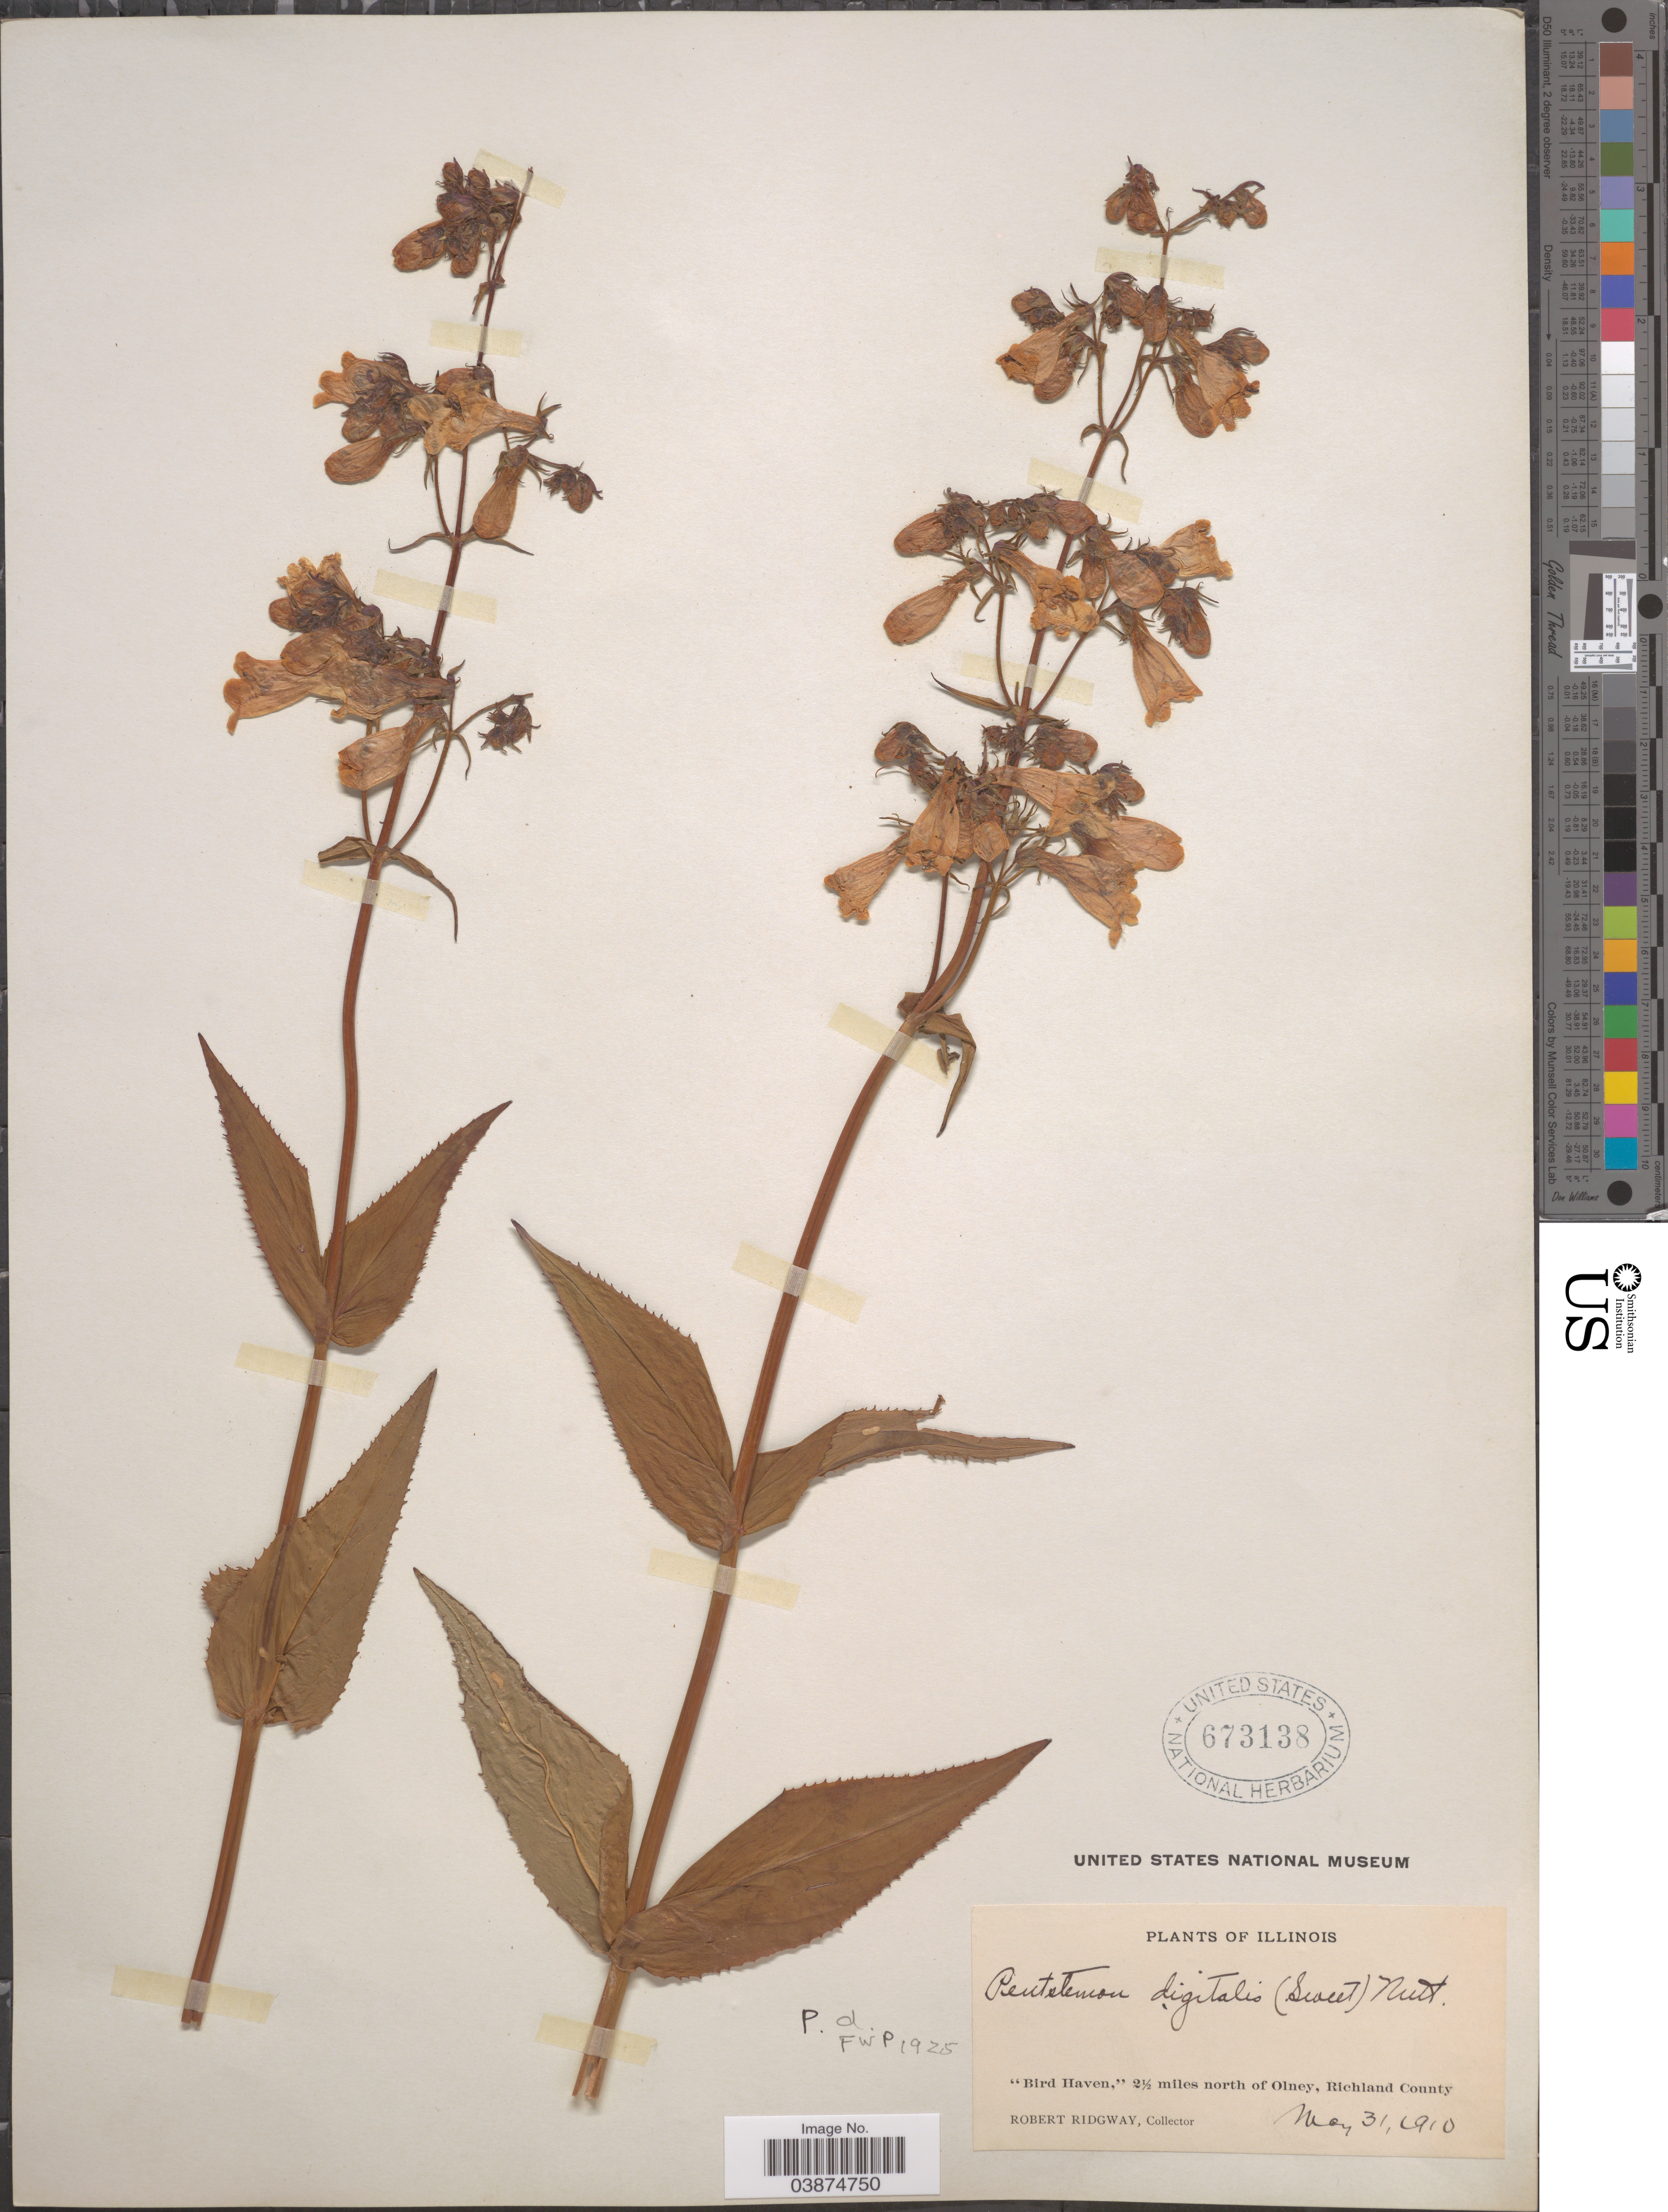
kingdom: Plantae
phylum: Tracheophyta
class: Magnoliopsida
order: Lamiales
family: Plantaginaceae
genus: Penstemon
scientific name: Penstemon digitalis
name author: Nutt. ex Sims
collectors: R. Ridgway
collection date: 1910-05-31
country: United States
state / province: Illinois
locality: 'Bird Haven,; 2½ miles north of Olney, Richland County.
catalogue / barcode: US 673138